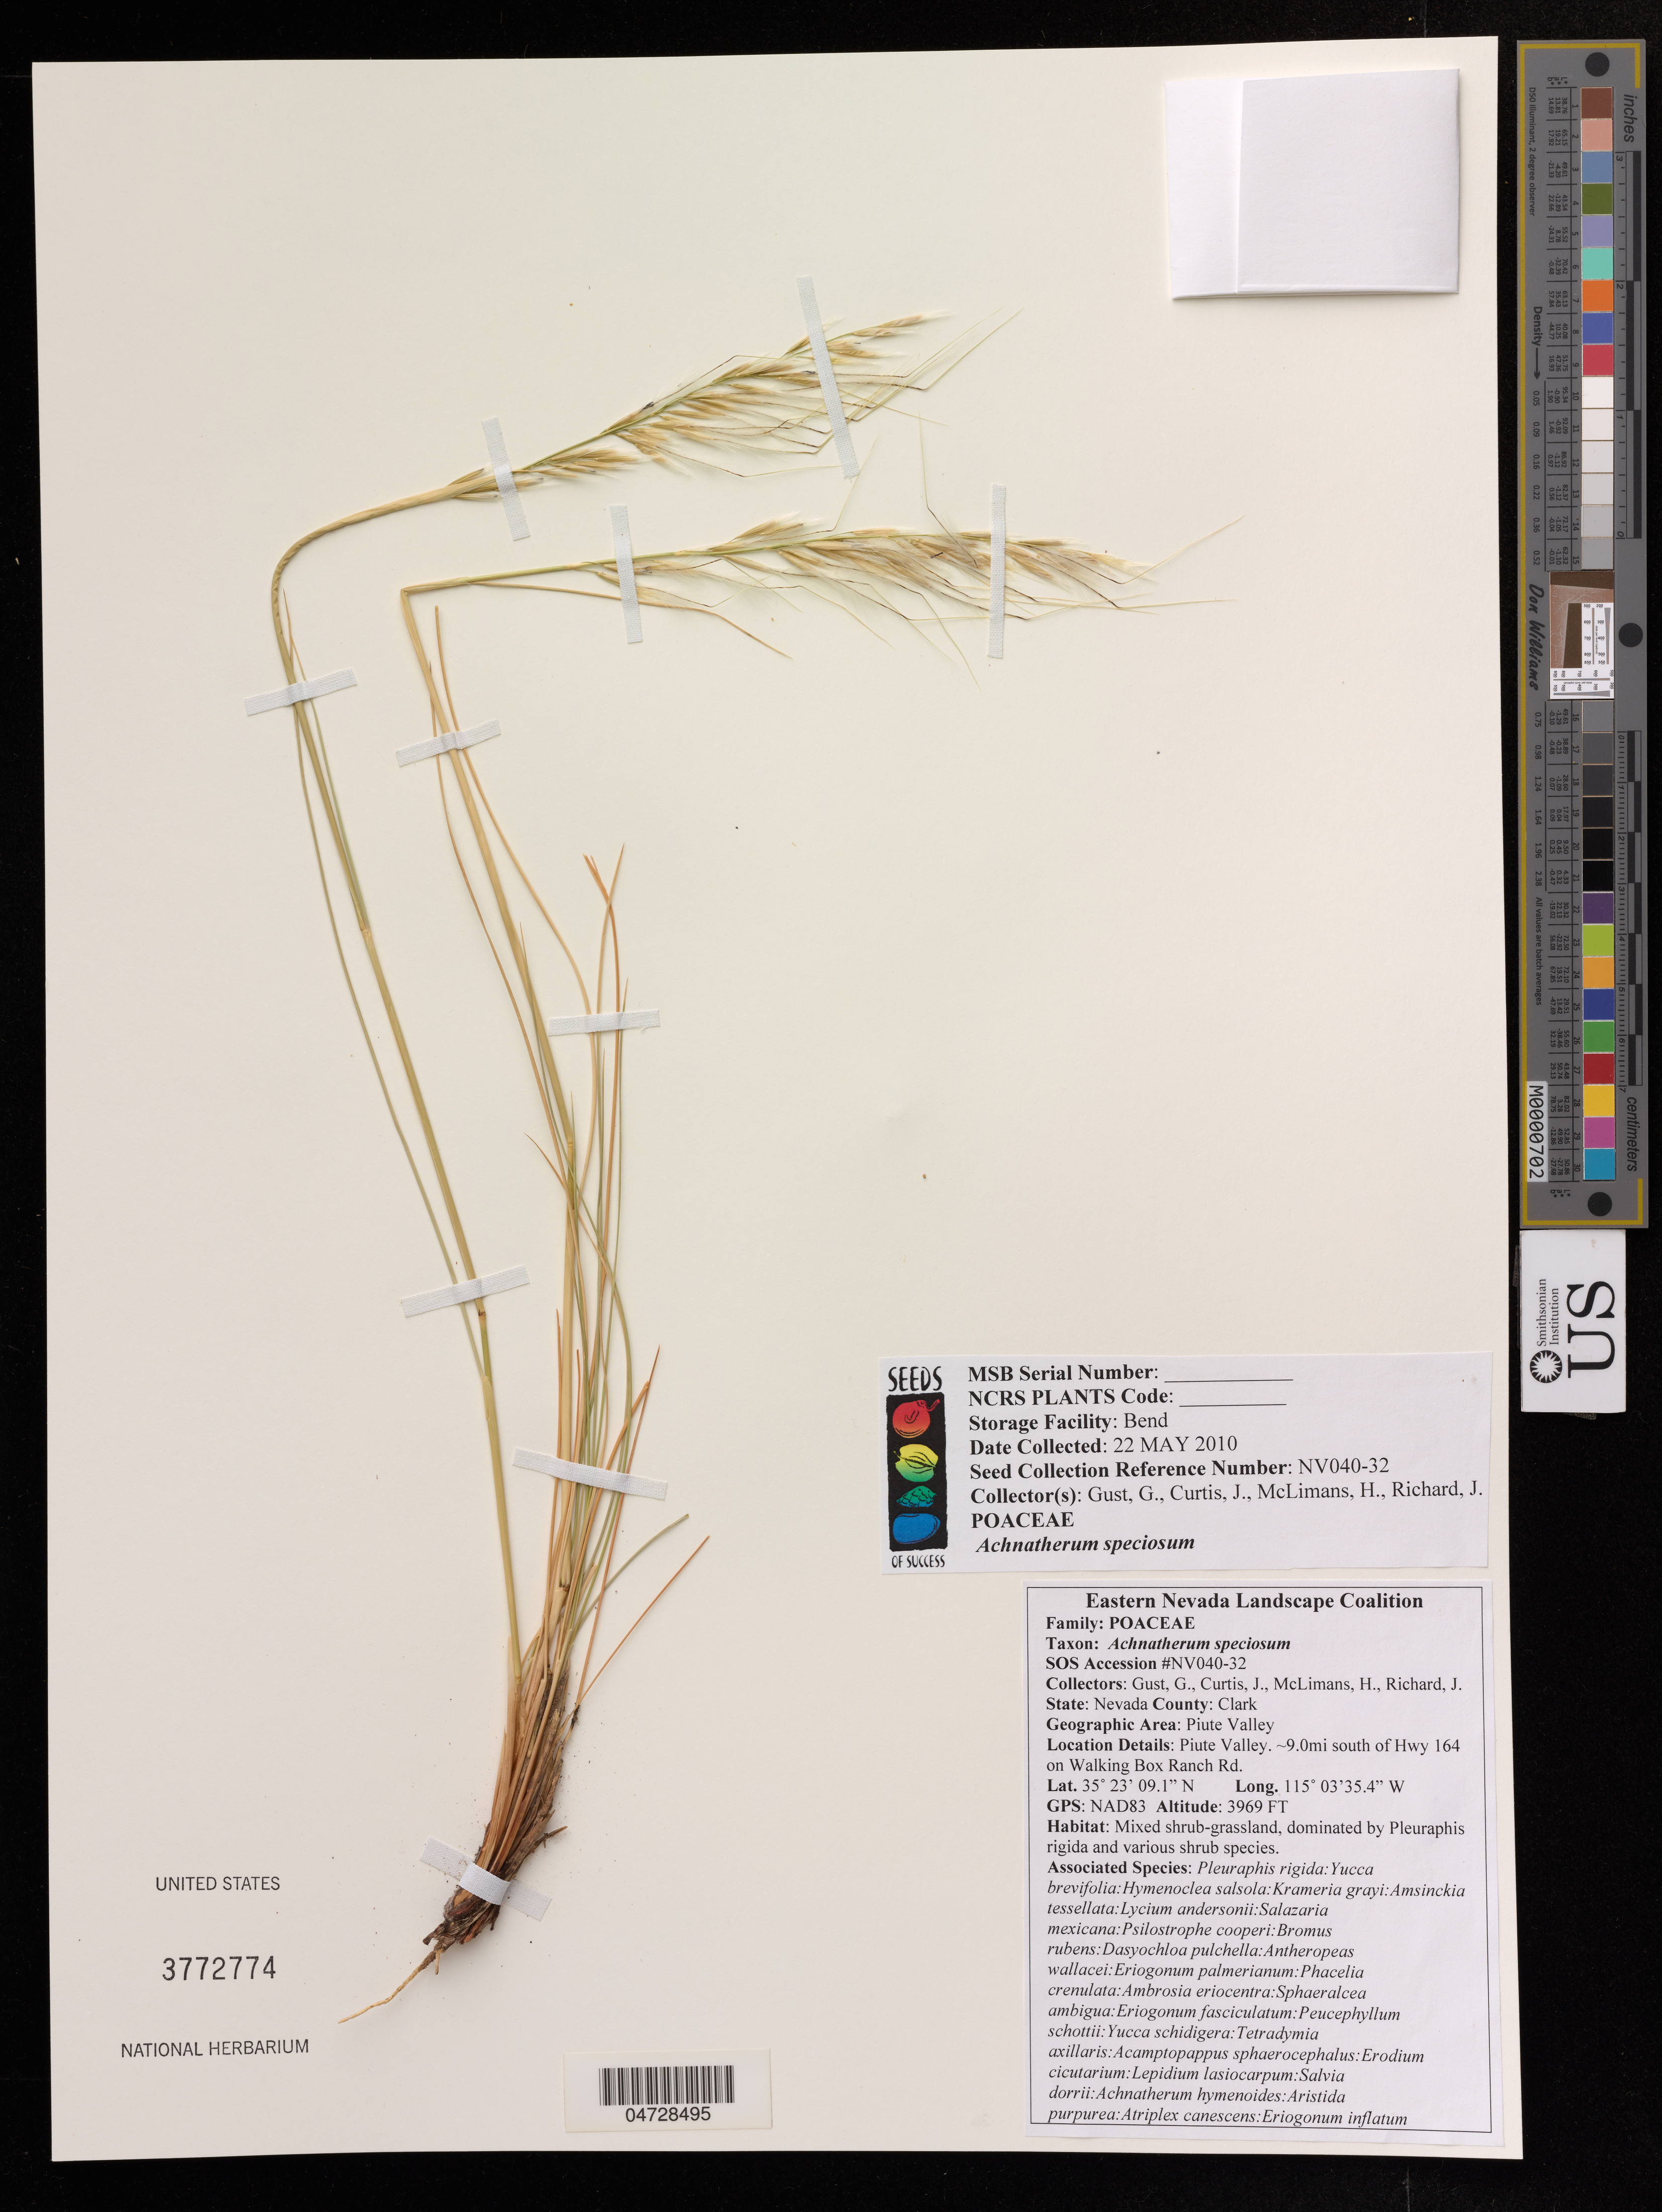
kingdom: Plantae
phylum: Tracheophyta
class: Liliopsida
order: Poales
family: Poaceae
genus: Achnatherum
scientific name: Achnatherum speciosum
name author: (Trin. & Rupr.) Barkworth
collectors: G. Gust, J. Curtis & H. McLimans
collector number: NV040-32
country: United States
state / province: Nevada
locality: Clark, Piute Valley, ~9.0mi south of Hwy 164 on Walking Box Ranch Rd.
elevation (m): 1210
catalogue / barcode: US 3772774